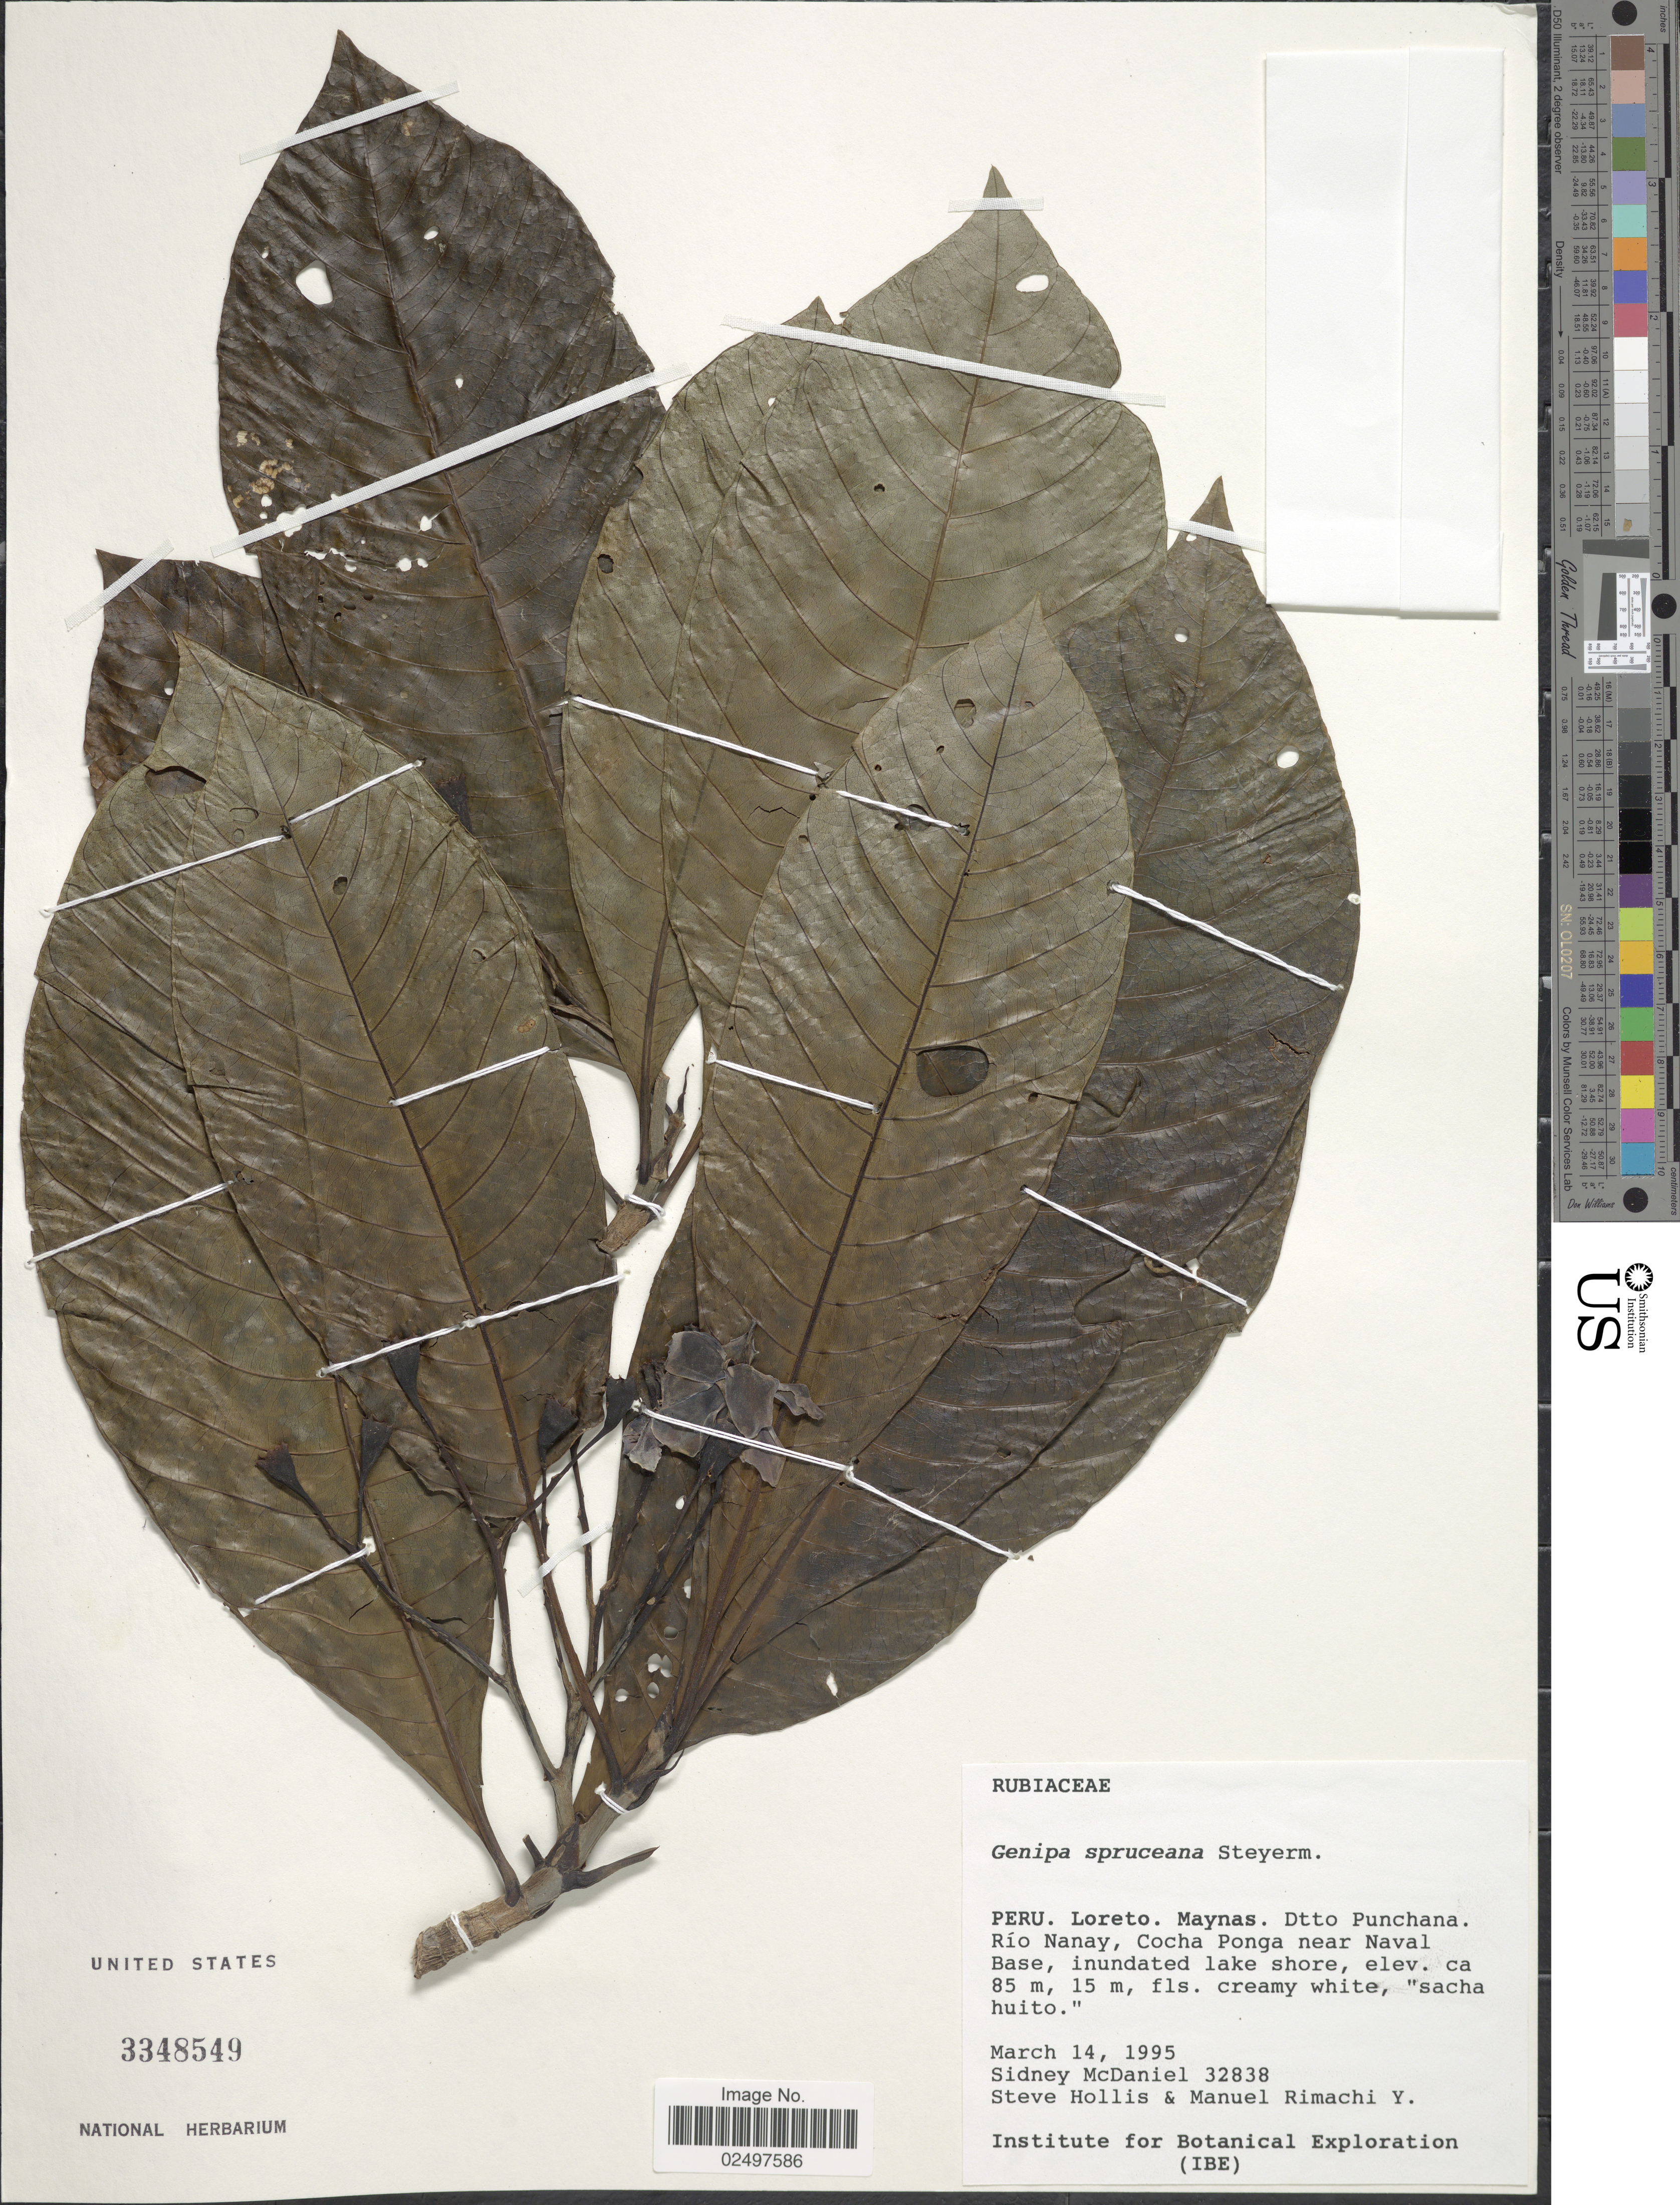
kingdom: Plantae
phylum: Tracheophyta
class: Magnoliopsida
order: Gentianales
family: Rubiaceae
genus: Genipa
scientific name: Genipa spruceana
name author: Steyerm.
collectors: S. McDaniel, S. Hollis & M. Rimachi Y.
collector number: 32838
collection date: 1995-03-14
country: Peru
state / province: Loreto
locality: Maynas. Dtto. Punchana. Rio Nanay, Cocha Ponga near Naval Base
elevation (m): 85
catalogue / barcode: US 3348549